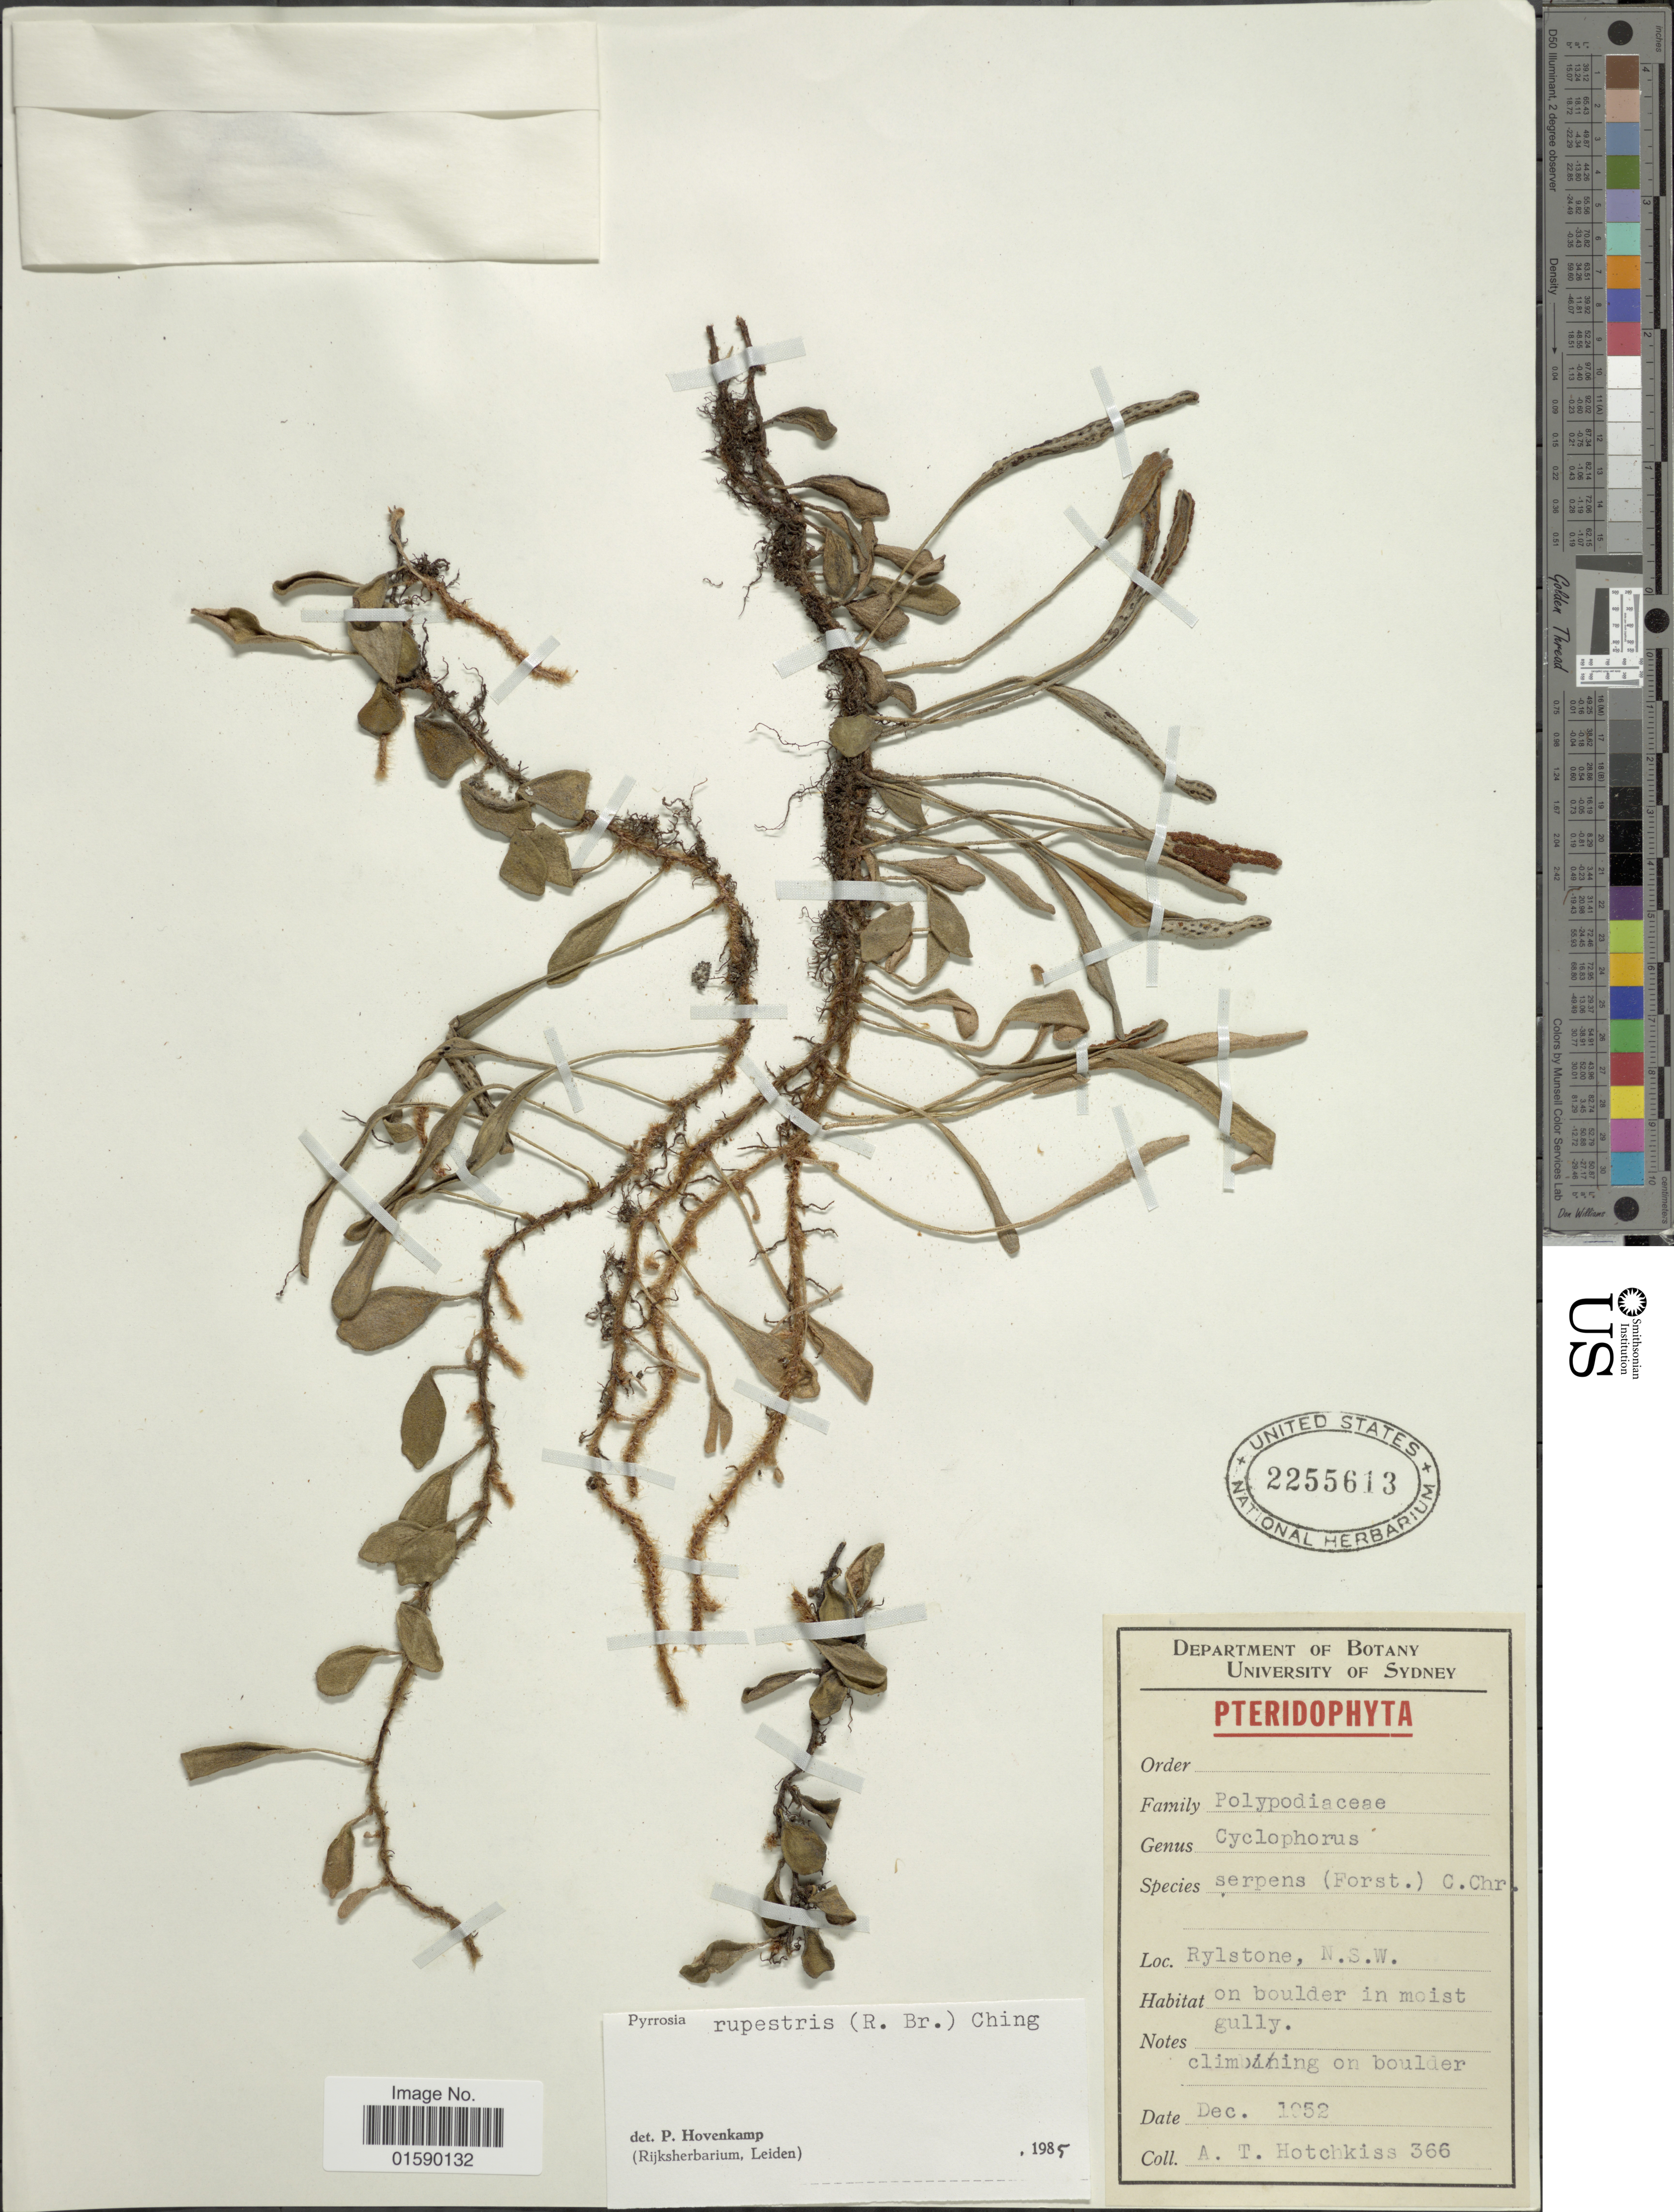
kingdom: Plantae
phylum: Tracheophyta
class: Polypodiopsida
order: Polypodiales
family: Polypodiaceae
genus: Pyrrosia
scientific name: Pyrrosia rupestris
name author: (R. Br.) Ching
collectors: A. Hotchkiss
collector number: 366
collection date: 1952-12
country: Australia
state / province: New South Wales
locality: Rylstone, N.S.W.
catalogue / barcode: US 2255613